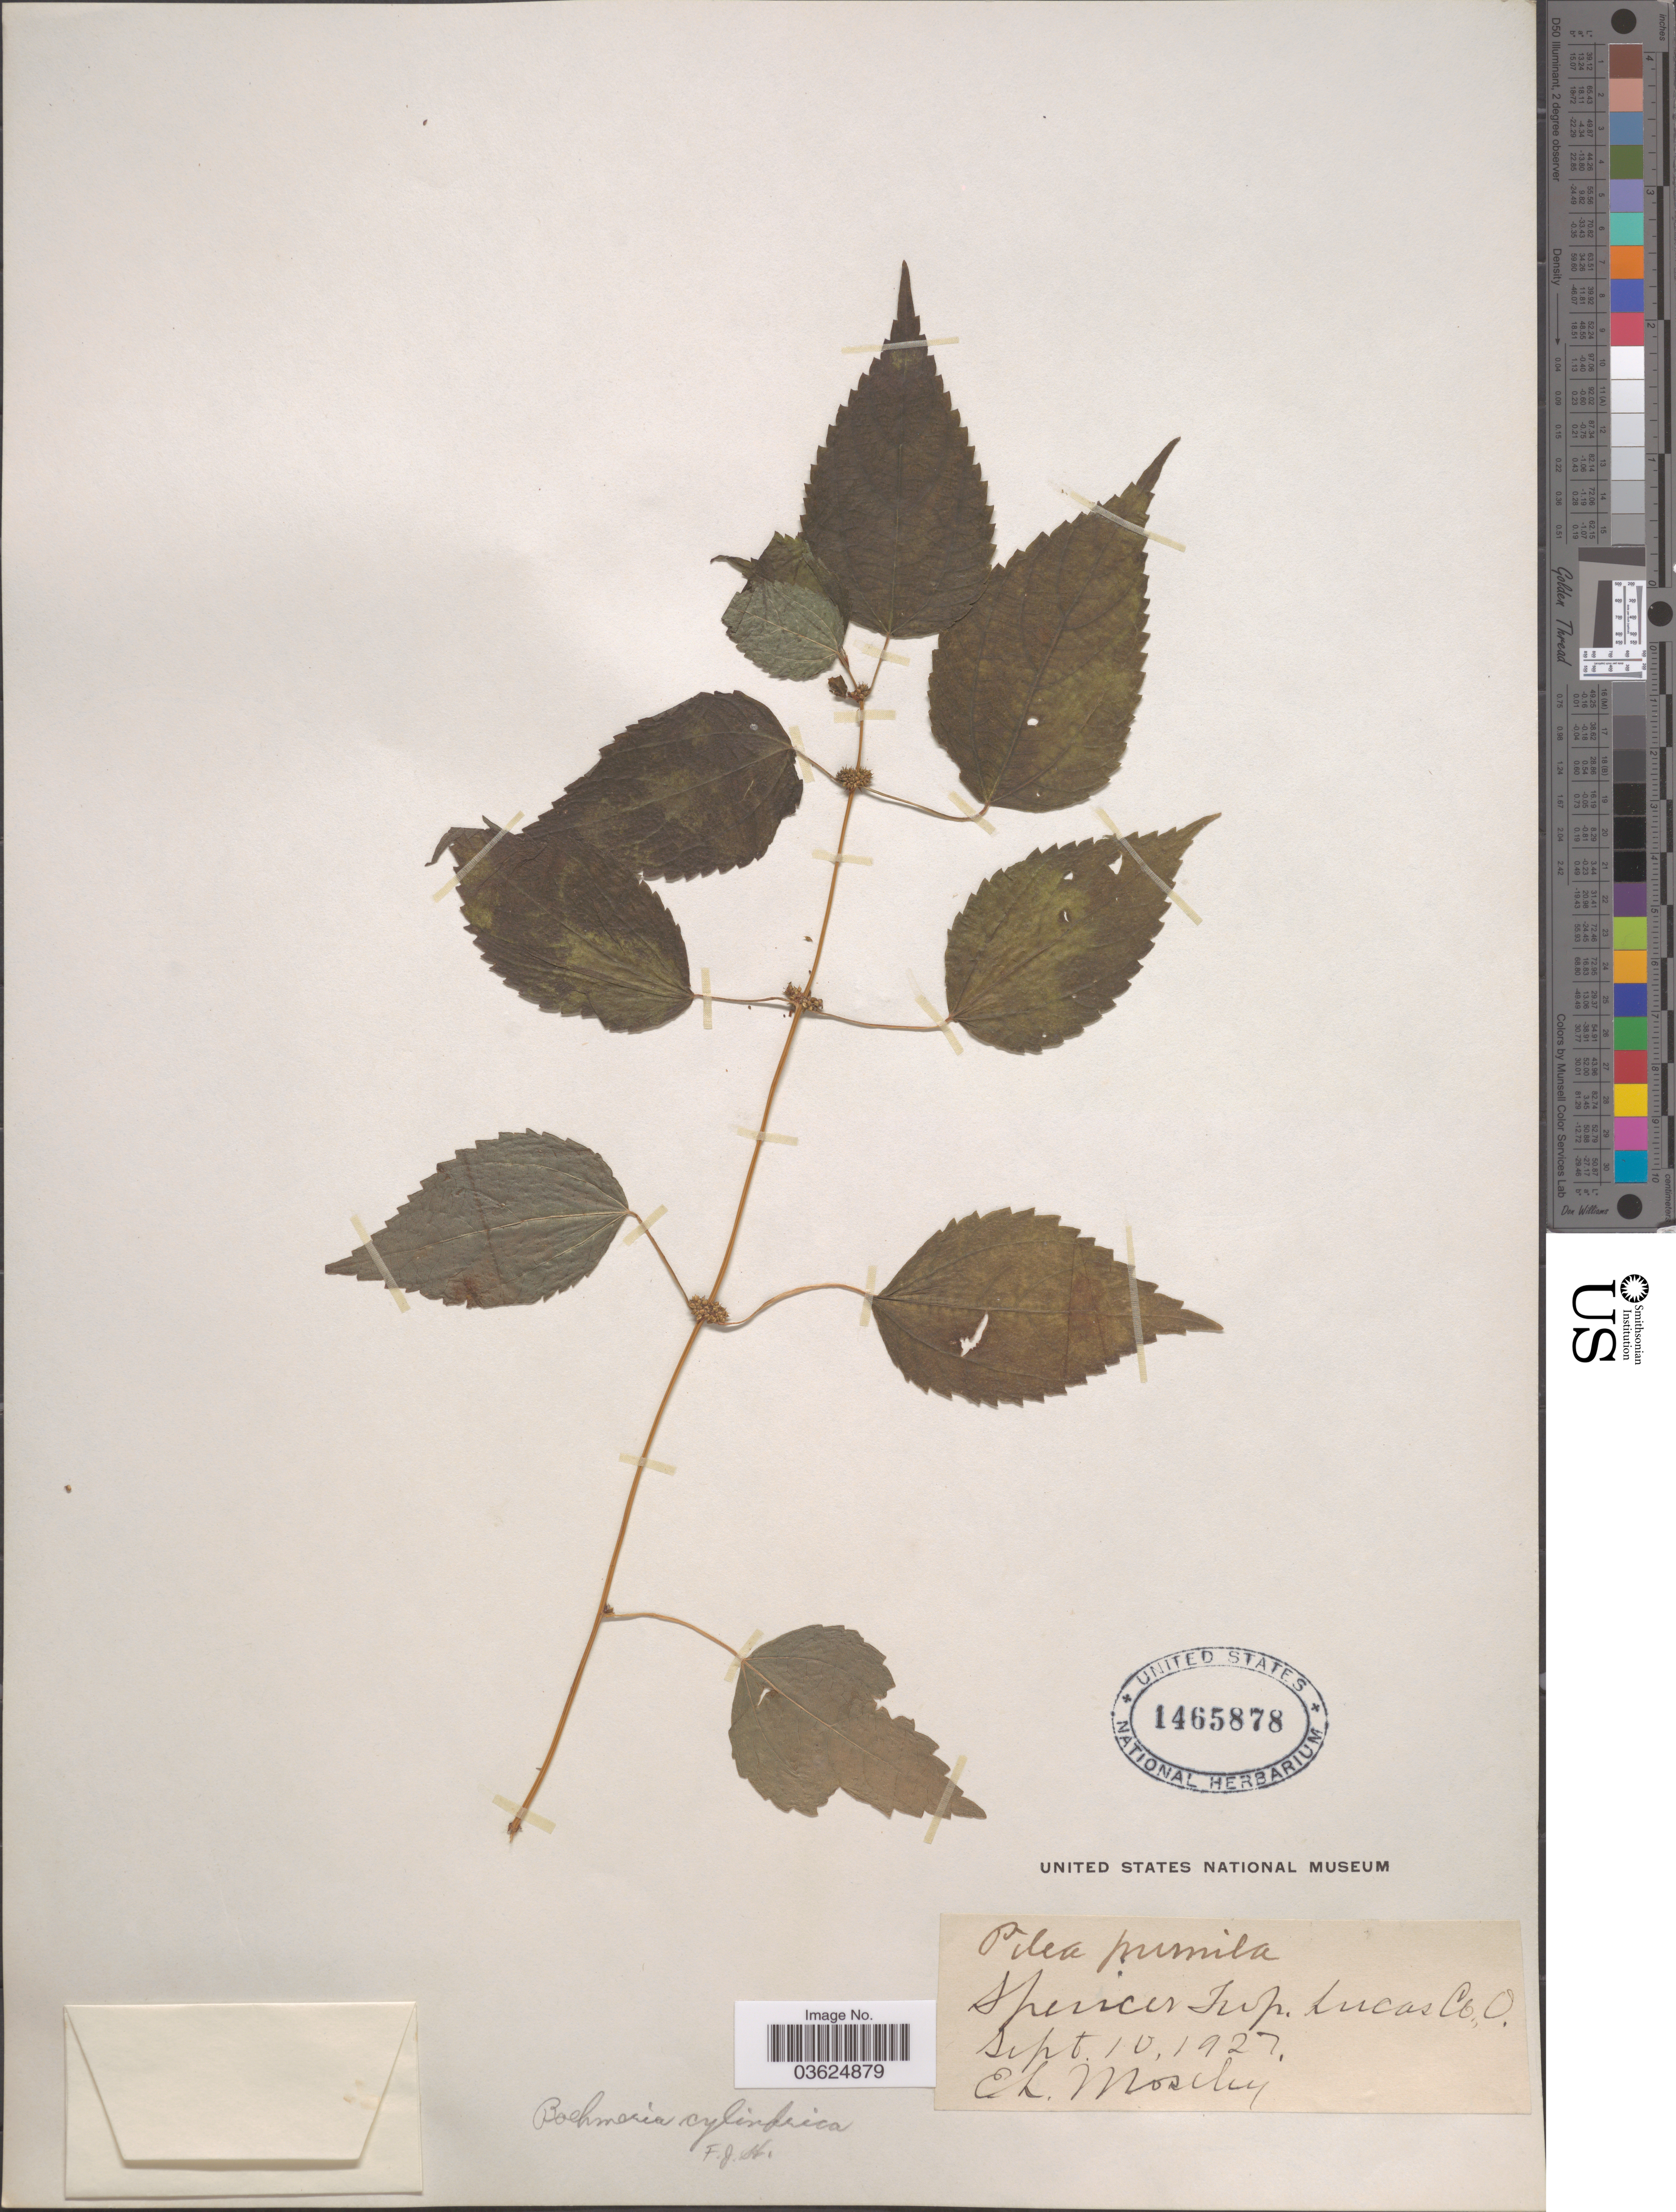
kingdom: Plantae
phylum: Tracheophyta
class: Magnoliopsida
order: Rosales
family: Urticaceae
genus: Boehmeria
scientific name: Boehmeria cylindrica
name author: (L.) Sw.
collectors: E. Moscky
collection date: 1927-09-10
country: United States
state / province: Ohio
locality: Spencer Twp. Lucas Co.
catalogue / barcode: US 1465878